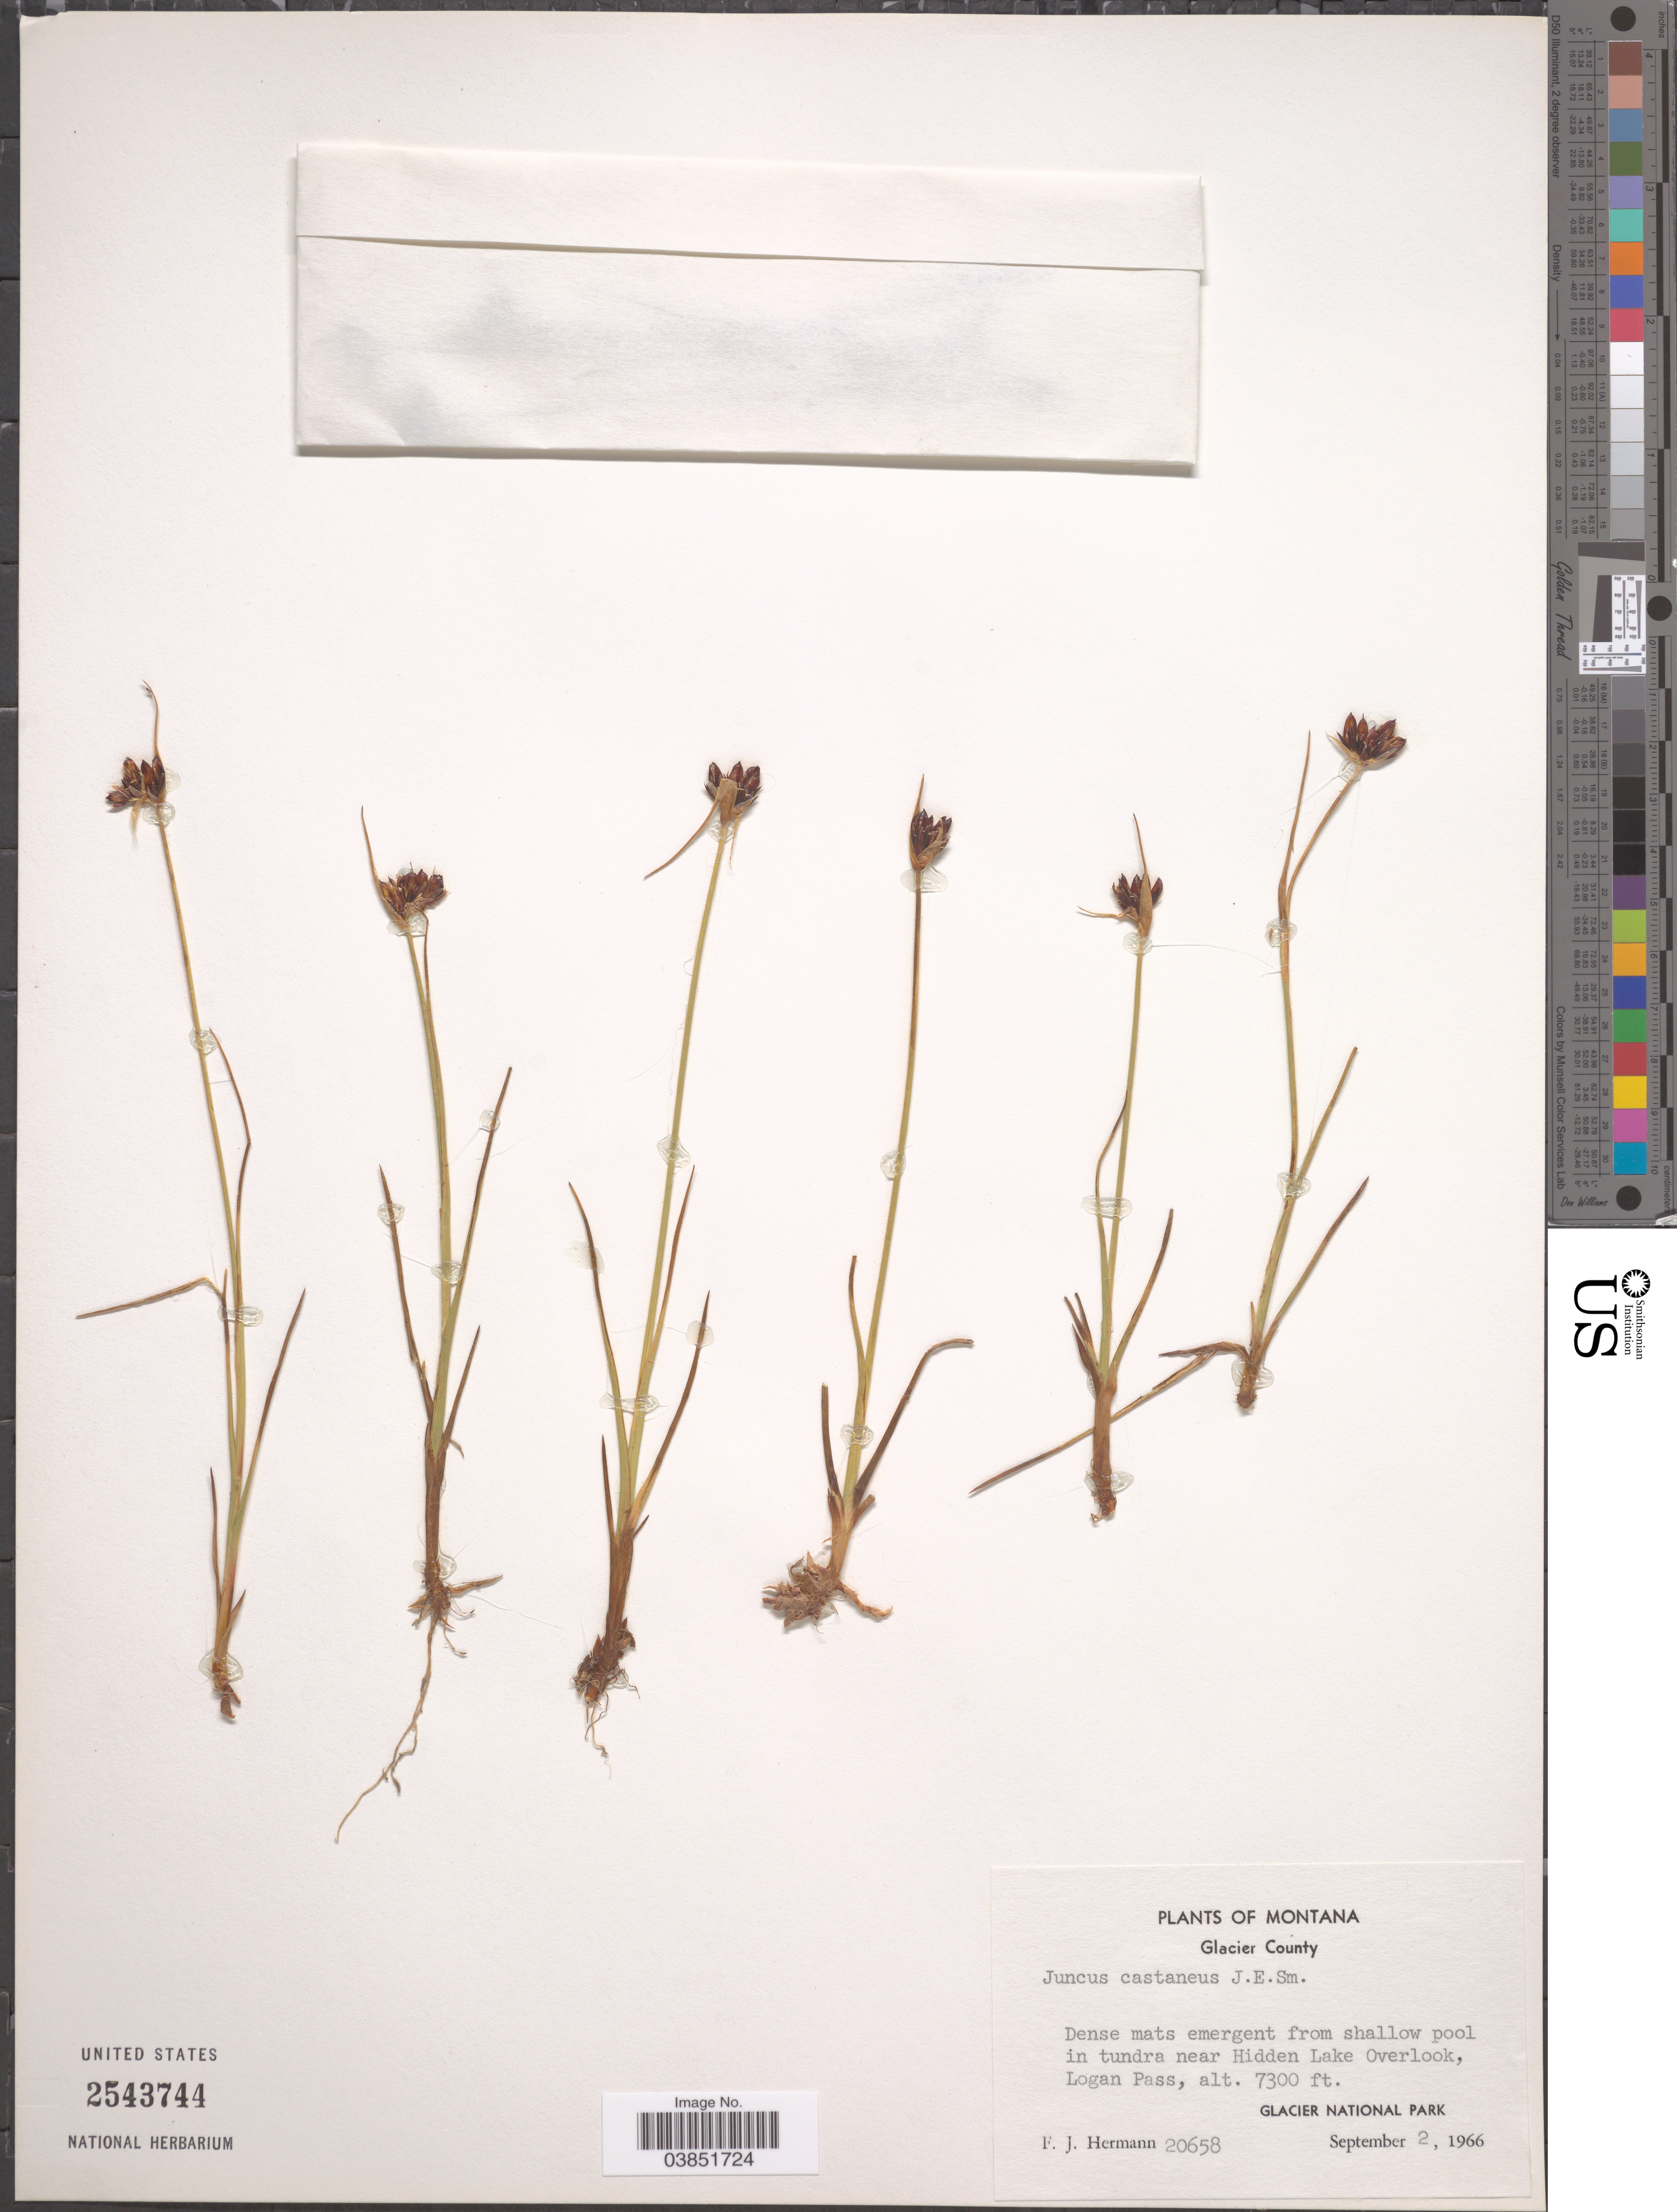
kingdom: Plantae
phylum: Tracheophyta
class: Liliopsida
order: Poales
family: Juncaceae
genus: Juncus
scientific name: Juncus castaneus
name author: Sm.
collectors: F. J. Hermann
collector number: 20658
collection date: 1966-09-02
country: United States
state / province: Montana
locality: Glacier County. Near Hidden Lake Overlook, Logan Pass. Glacier National Park.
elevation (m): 2225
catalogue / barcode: US 2543744